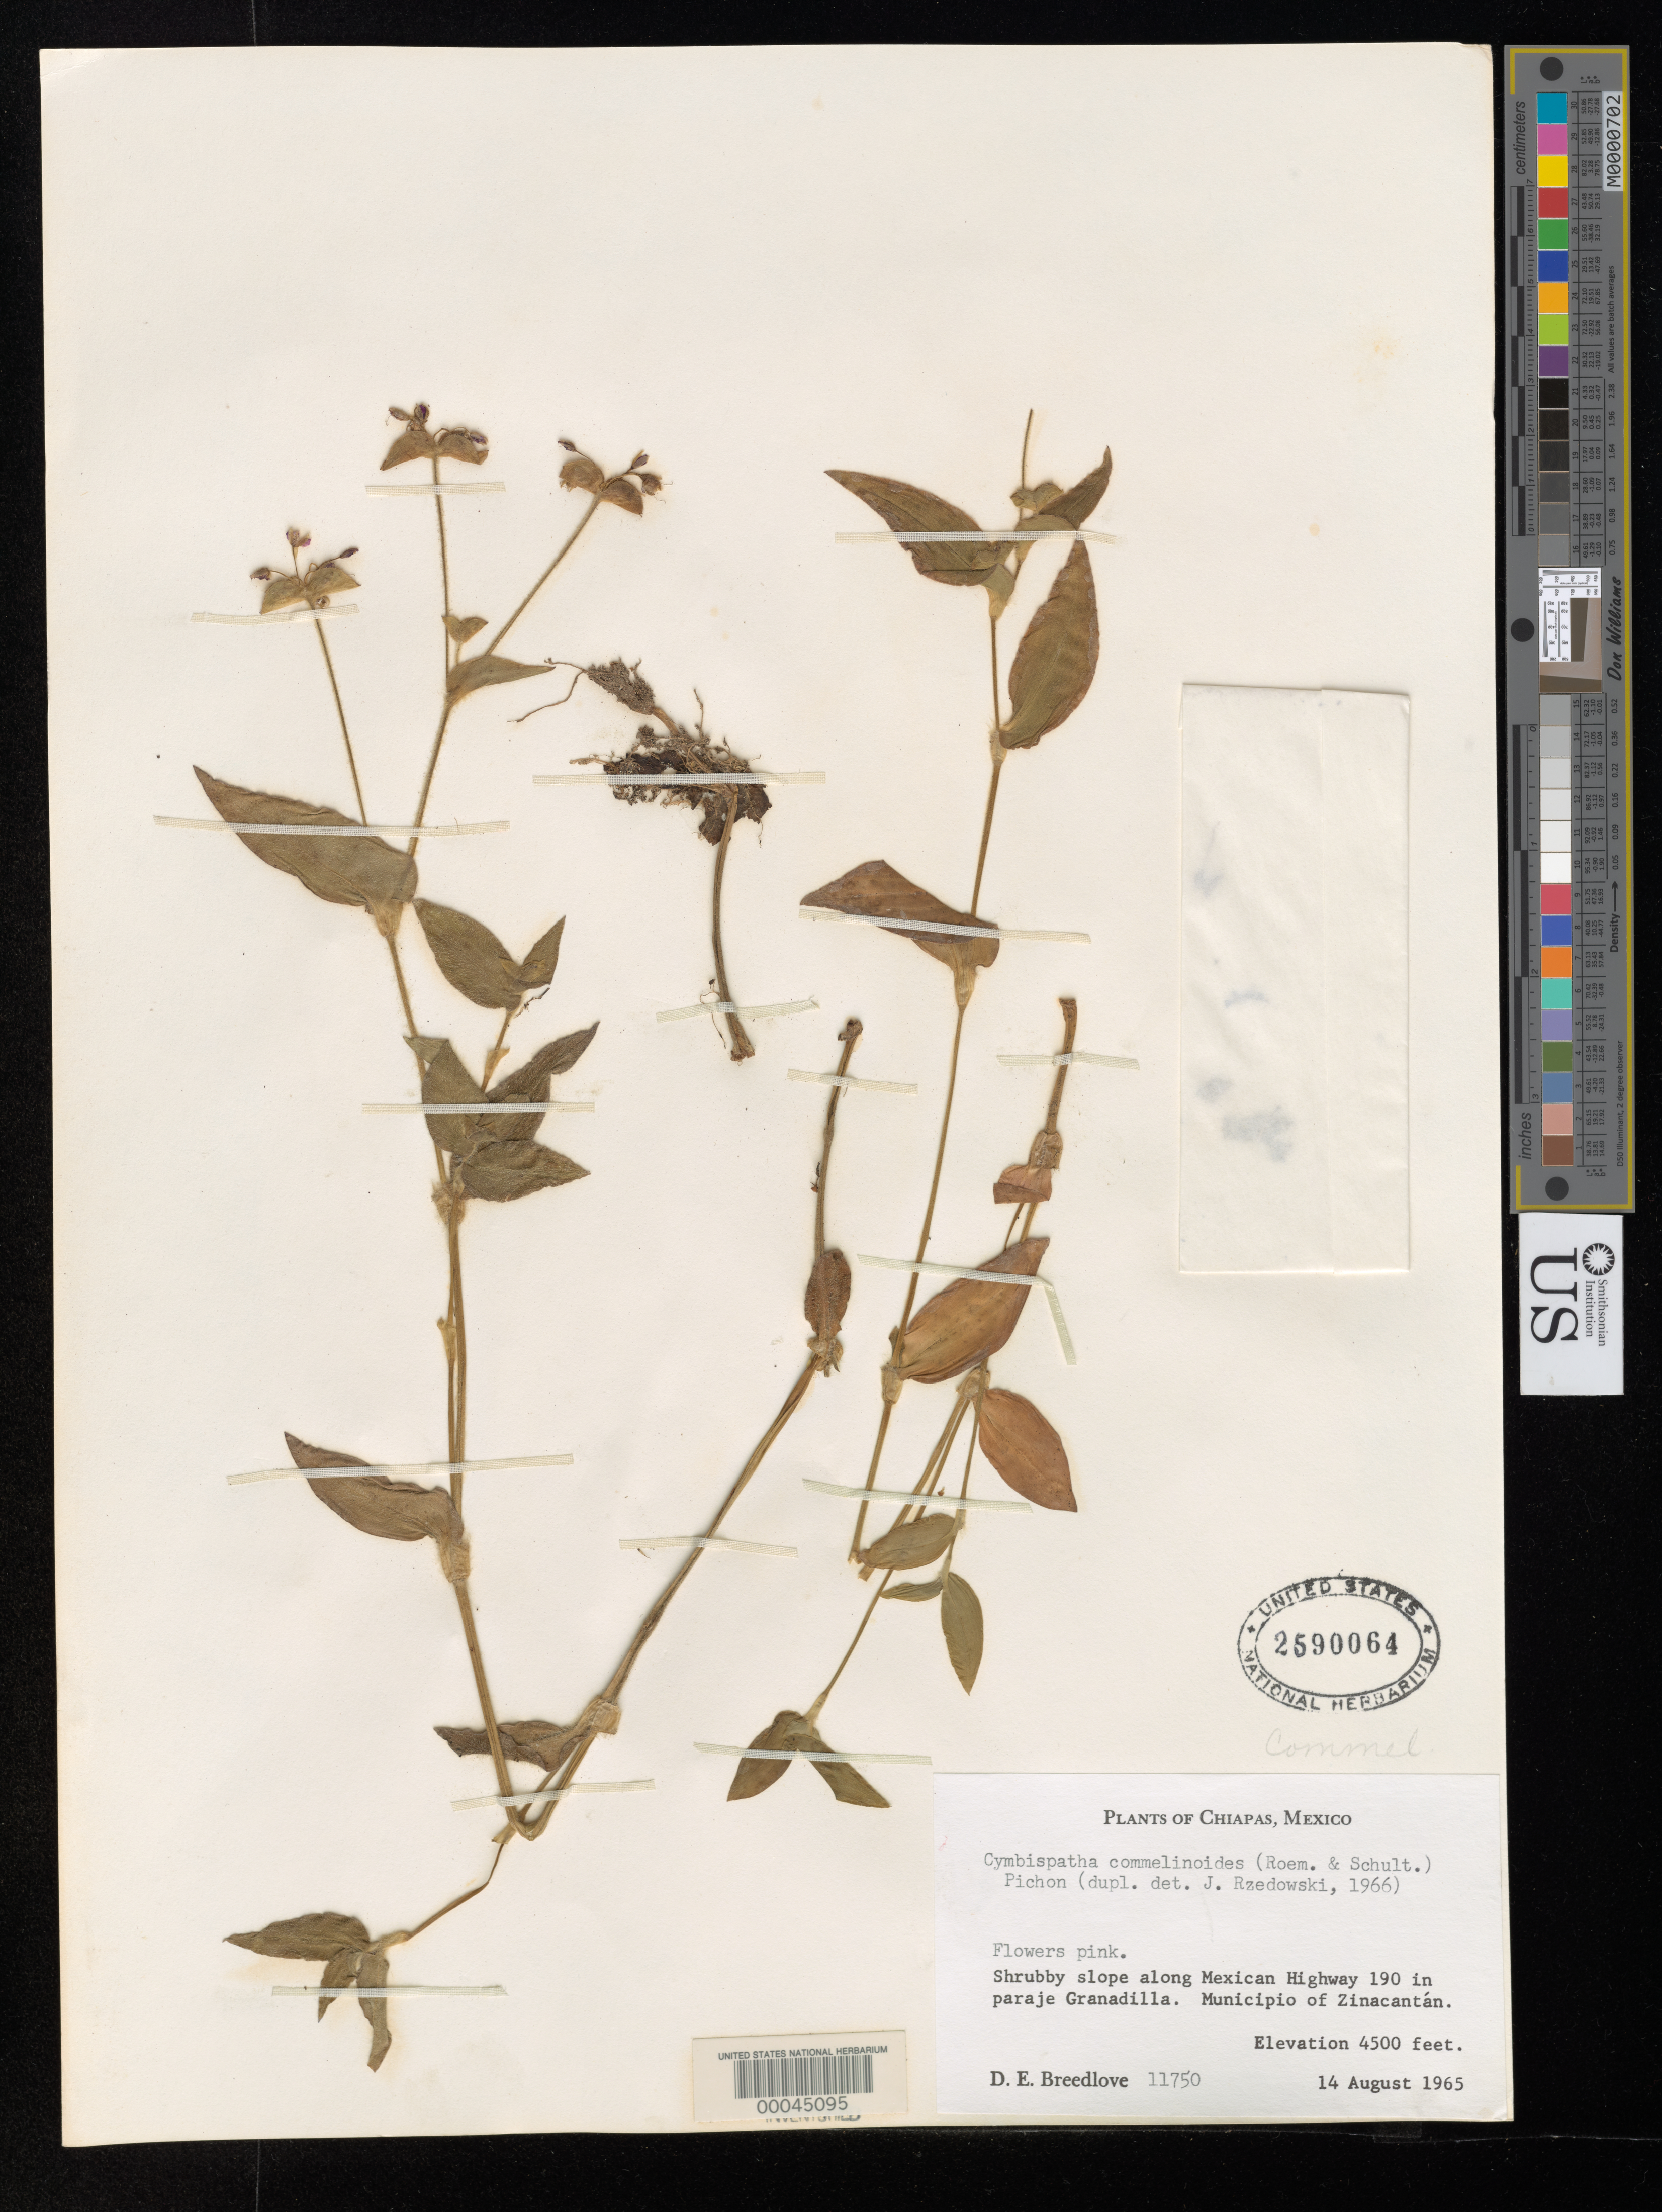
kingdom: Plantae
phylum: Tracheophyta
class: Liliopsida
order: Commelinales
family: Commelinaceae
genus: Tradescantia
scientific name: Tradescantia commelinoides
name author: Schult. & Schult. f.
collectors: D. E. Breedlove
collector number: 11750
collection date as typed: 14 Aug 1965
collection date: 1965-08-14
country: Mexico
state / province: Chiapas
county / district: Zinacantán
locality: Paraje Granadilla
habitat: Slope along hwy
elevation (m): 1373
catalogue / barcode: US 2590064